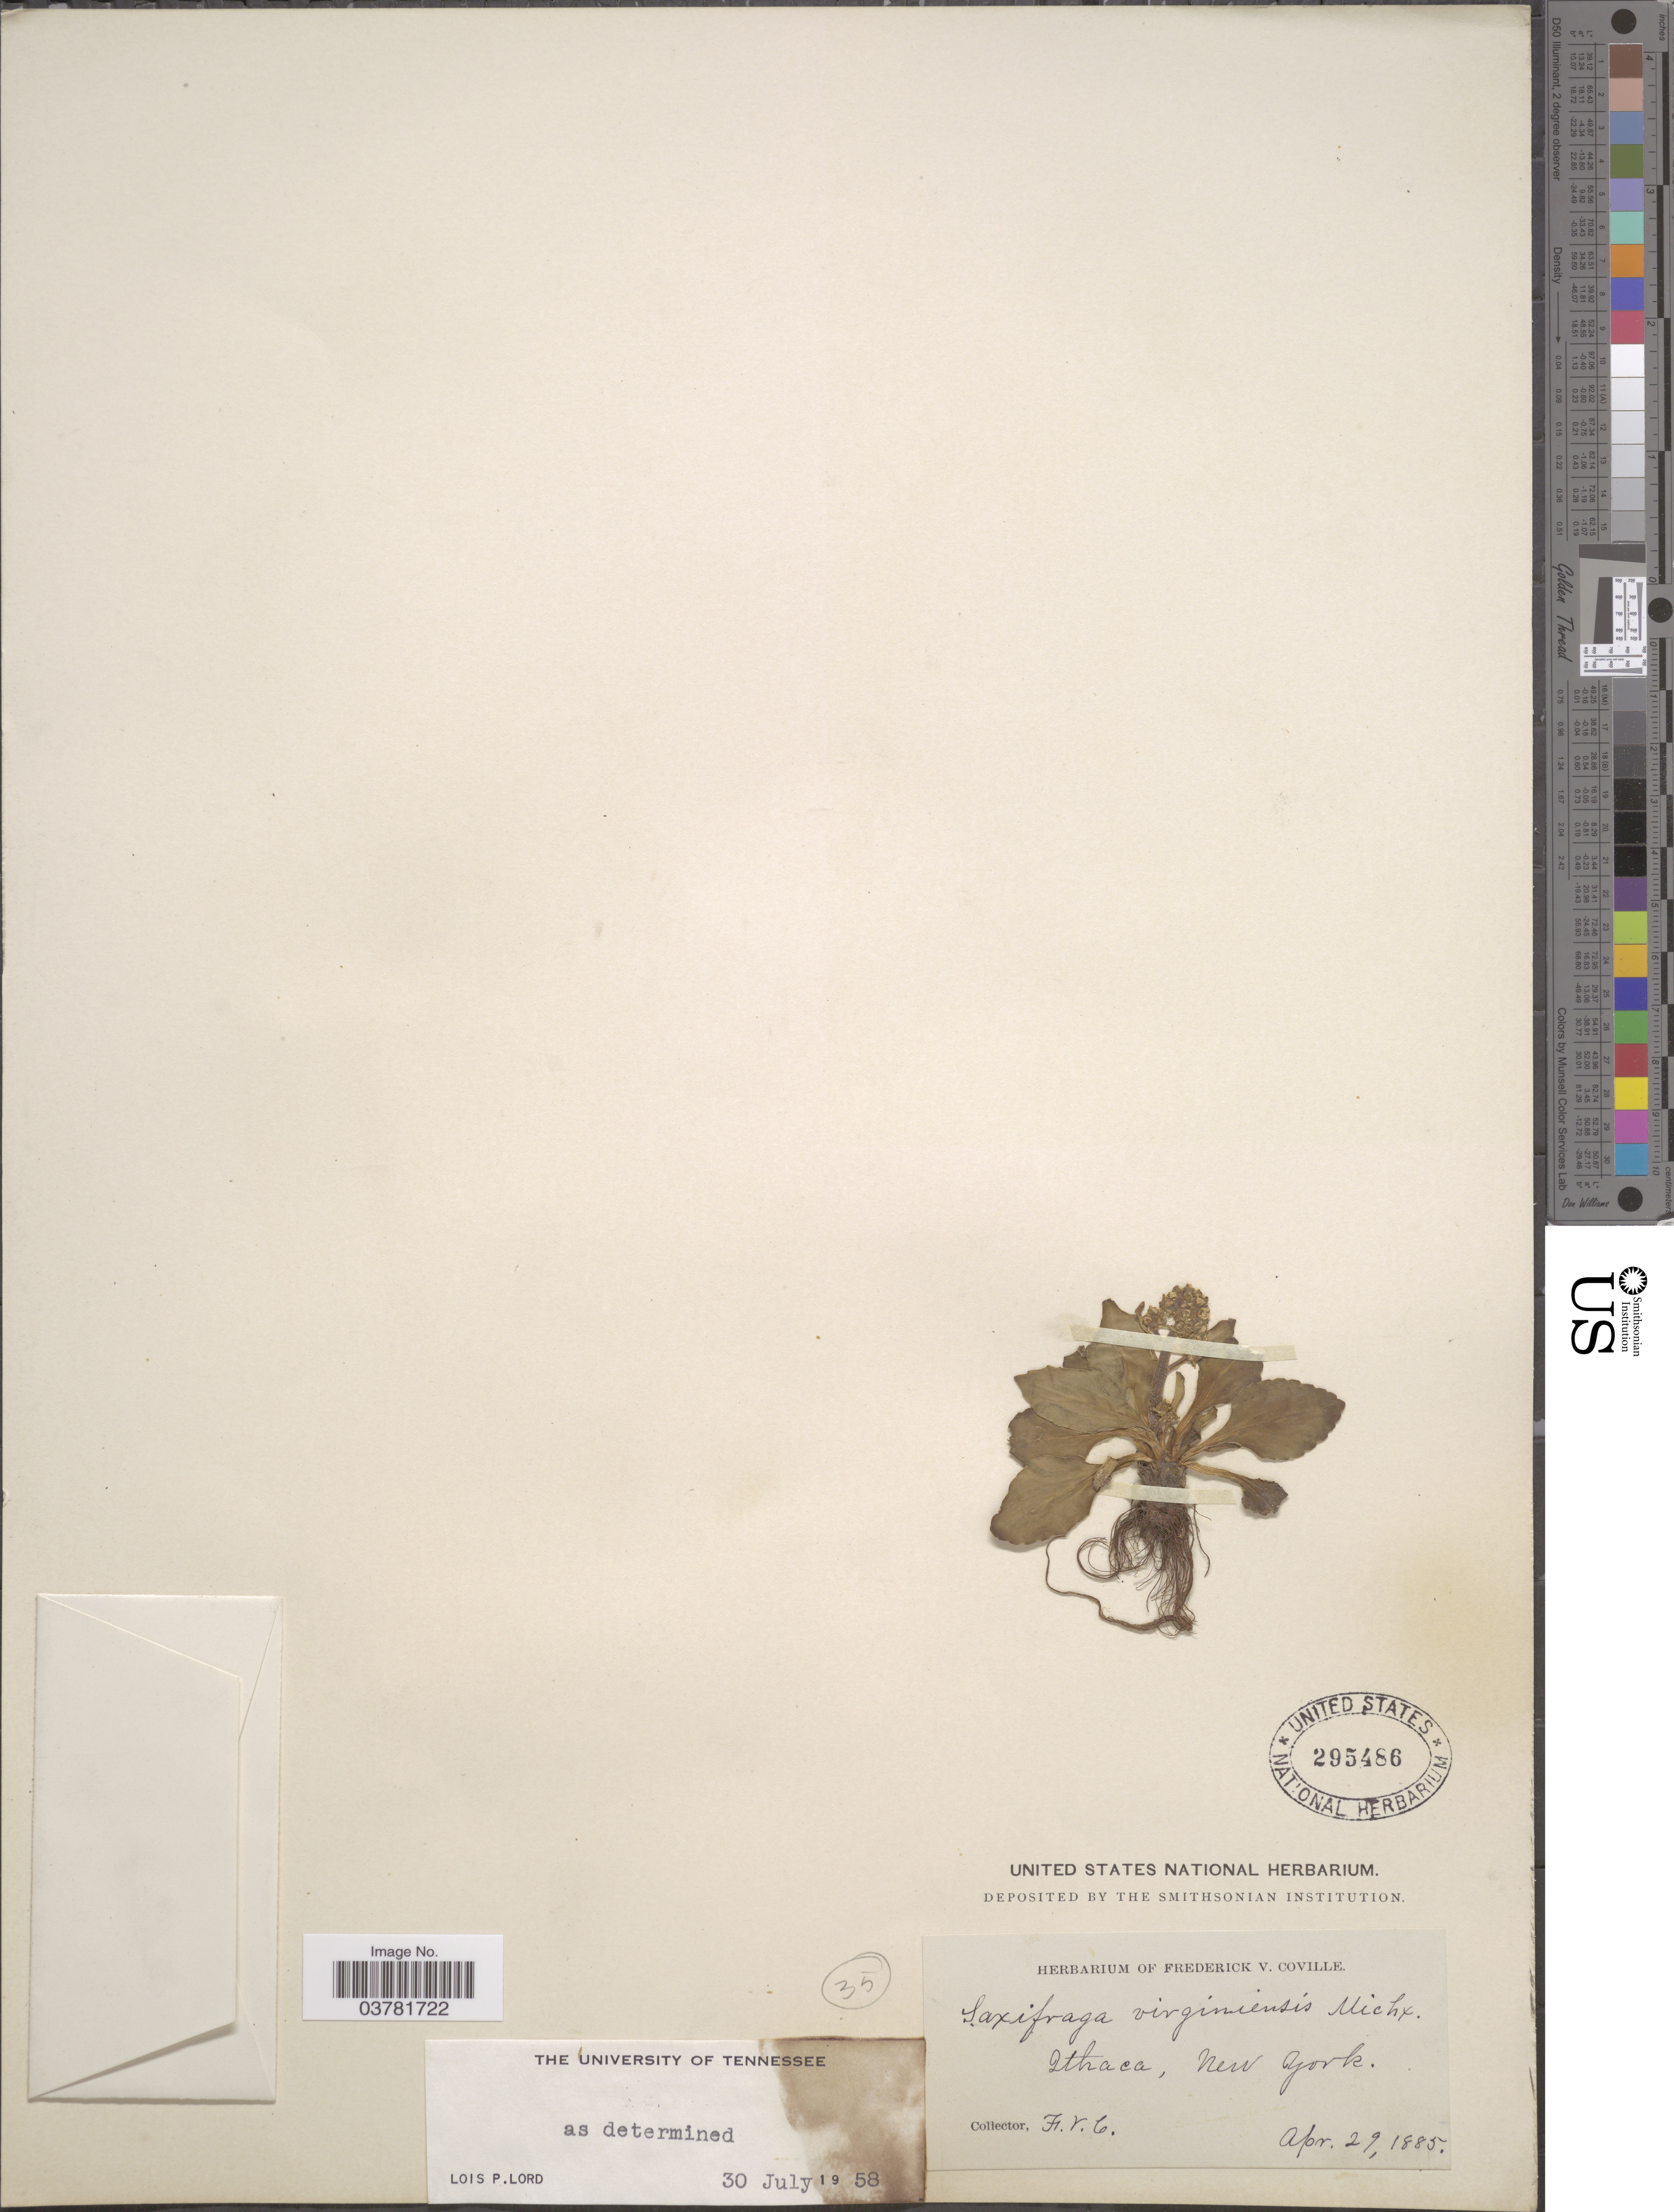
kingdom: Plantae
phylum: Tracheophyta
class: Magnoliopsida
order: Saxifragales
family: Saxifragaceae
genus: Micranthes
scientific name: Micranthes virginiensis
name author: (Michx.) Small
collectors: F. V. Coville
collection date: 1885-04-29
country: United States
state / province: New York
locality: Ithaca.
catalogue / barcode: US 295486